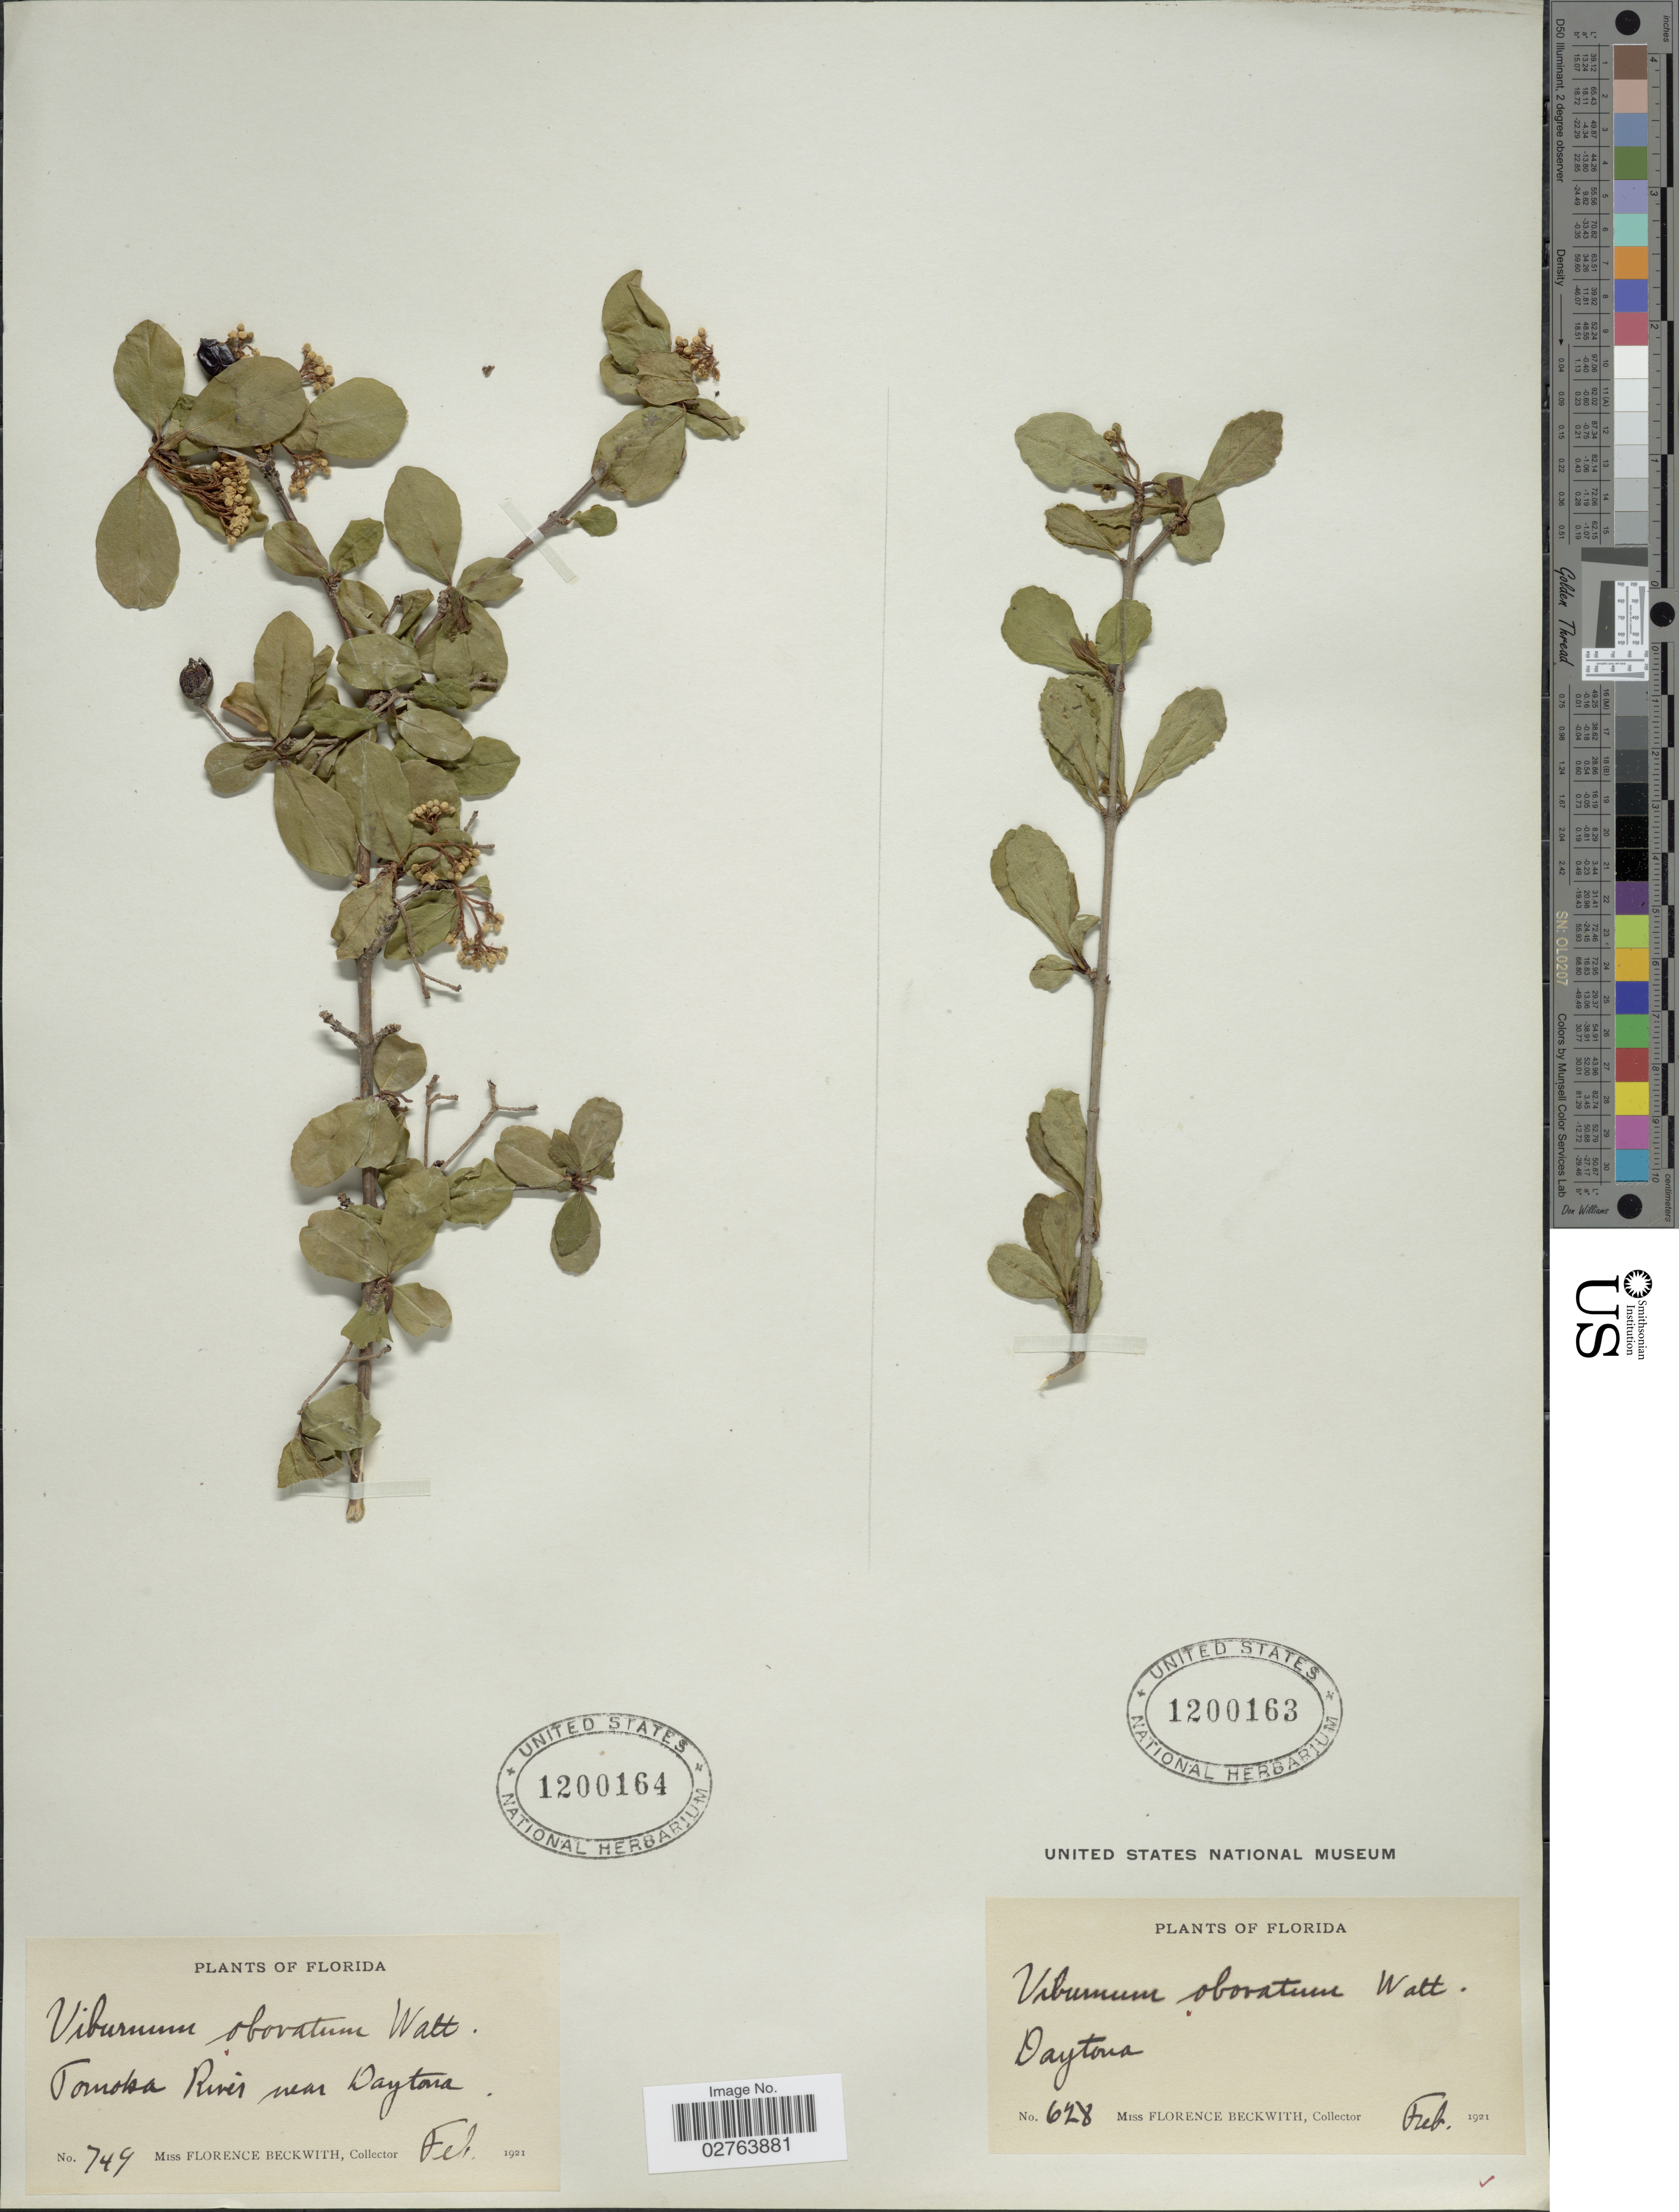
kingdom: Plantae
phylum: Tracheophyta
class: Magnoliopsida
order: Dipsacales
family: Viburnaceae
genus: Viburnum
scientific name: Viburnum obovatum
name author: Walter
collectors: F. Beckwith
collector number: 749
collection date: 1921-02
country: United States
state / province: Florida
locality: Tomoba River near Daytona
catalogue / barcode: US 1200164